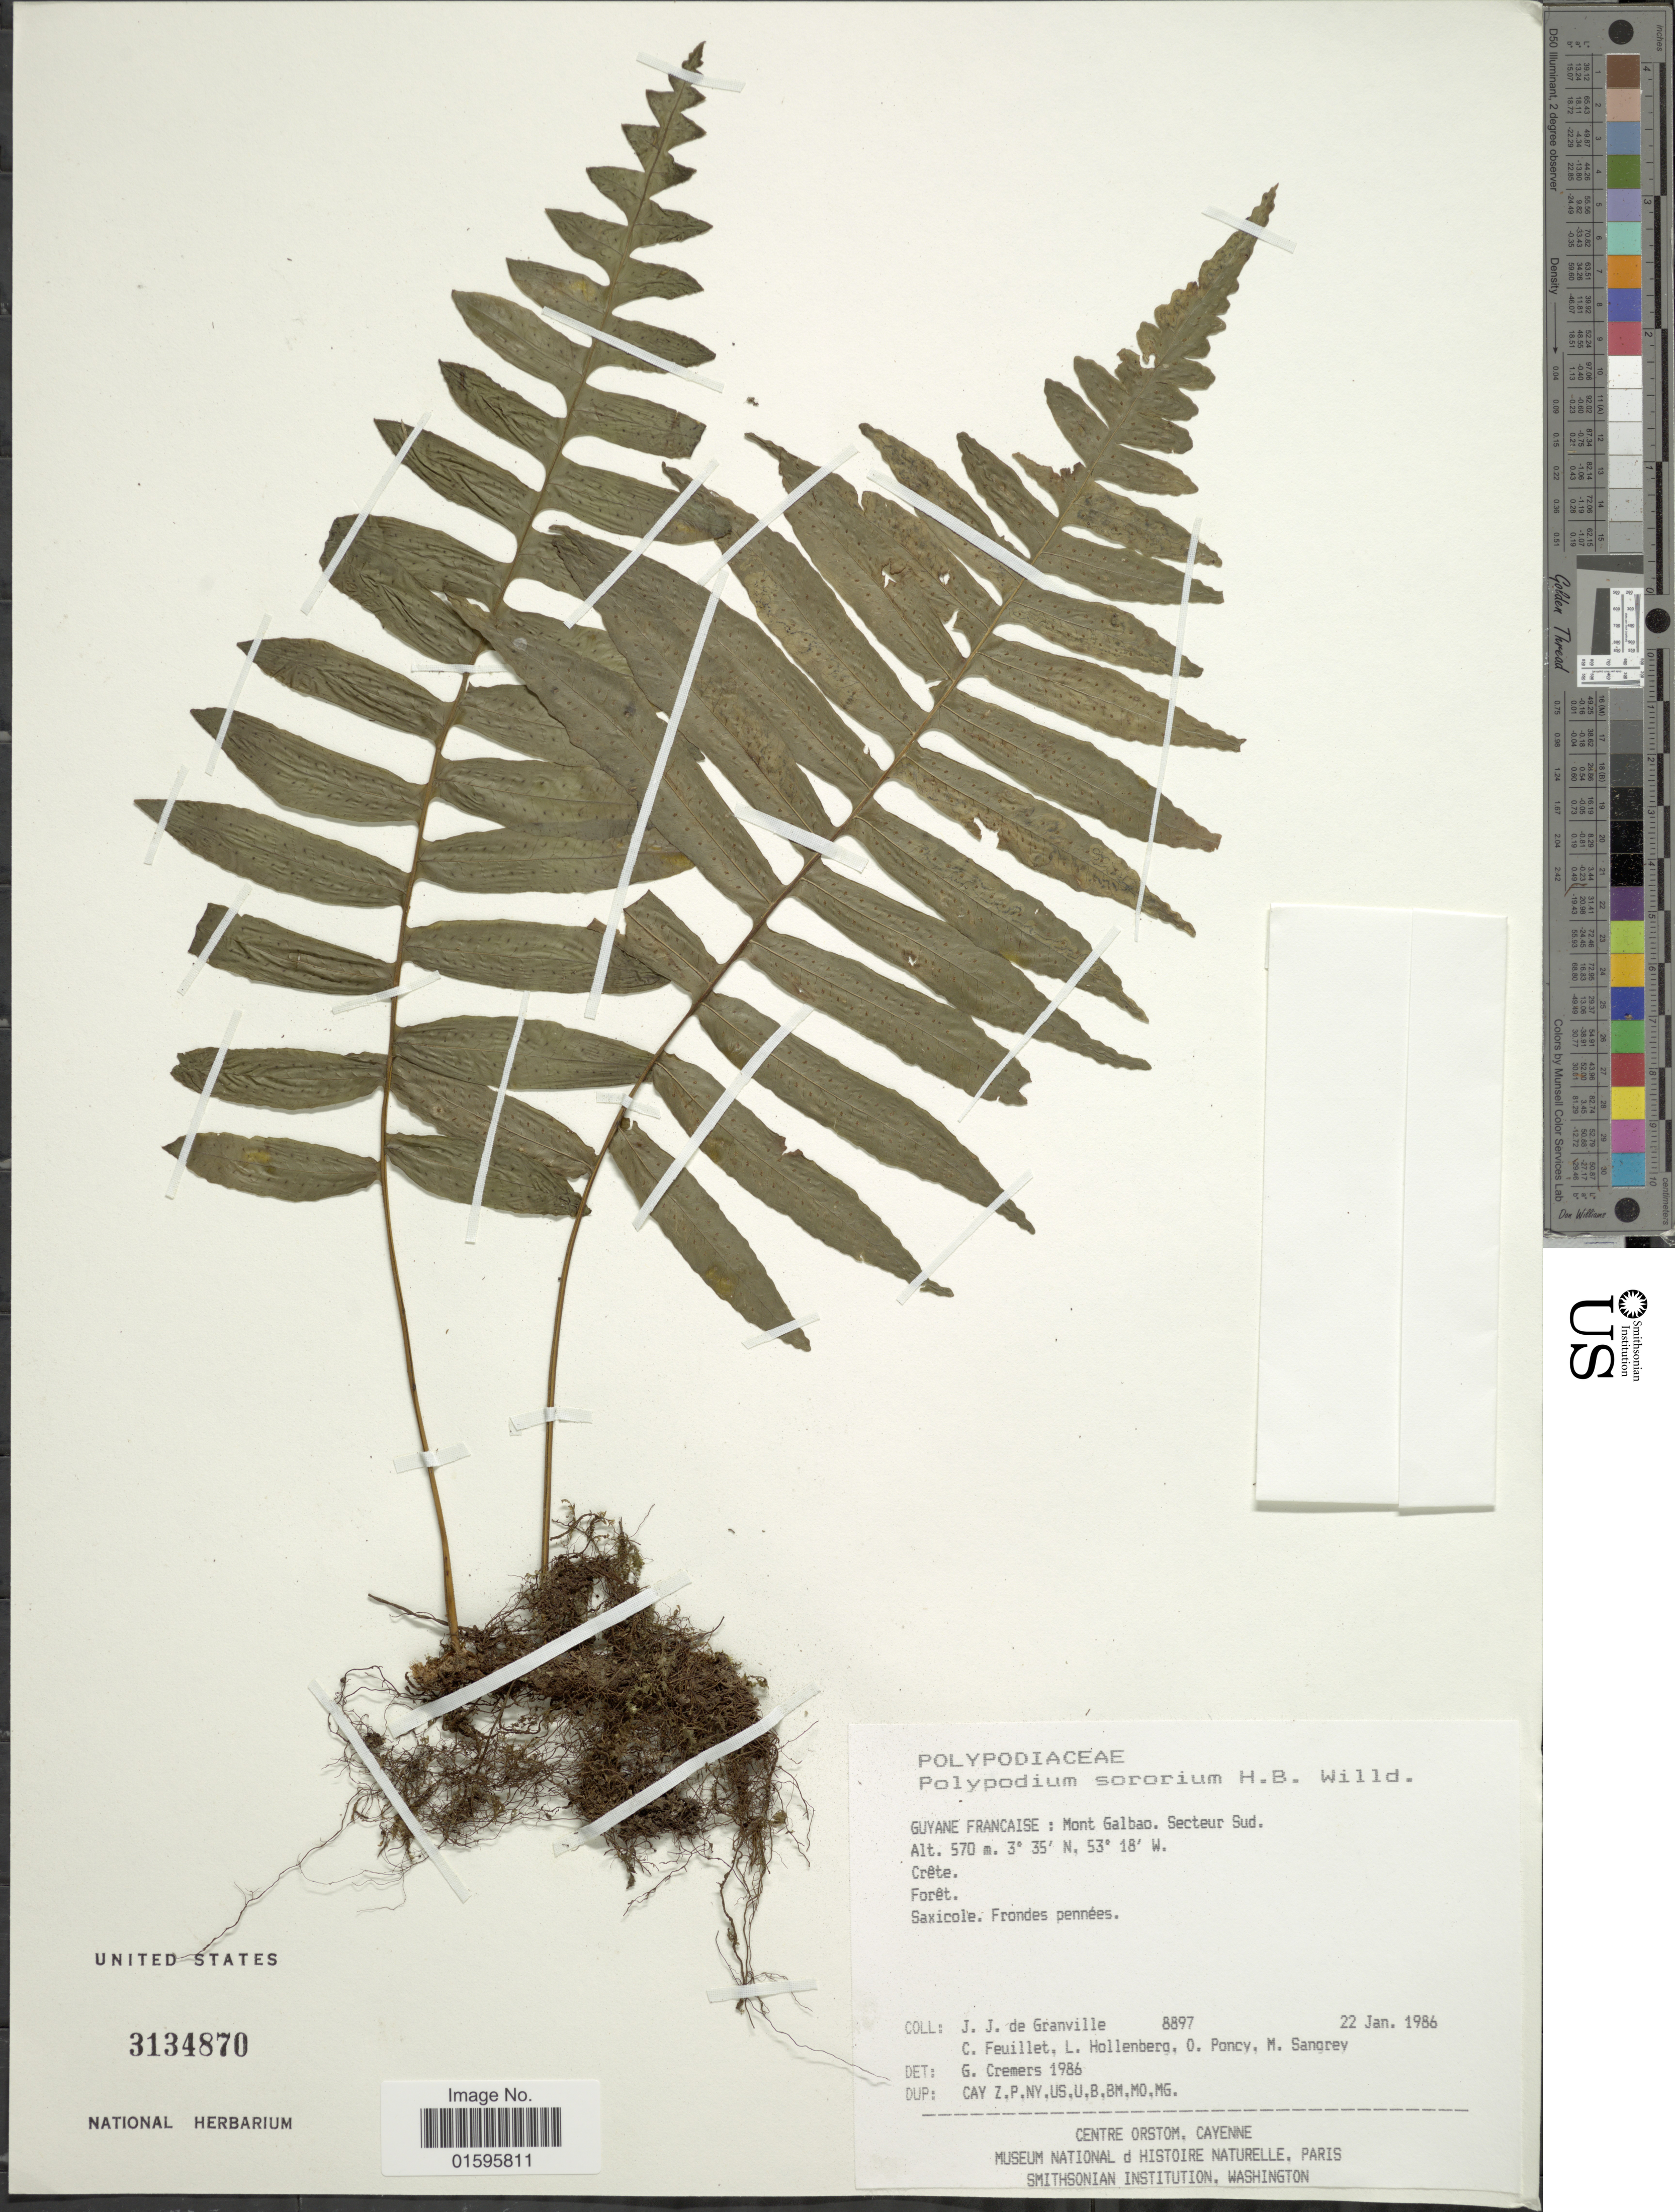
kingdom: Plantae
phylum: Tracheophyta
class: Polypodiopsida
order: Polypodiales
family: Polypodiaceae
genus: Polypodium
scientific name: Polypodium dulce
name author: Poir.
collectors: J.-J. de Granville, C. Feuillet, L. Hollenberg, O. Poncy & et al.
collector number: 8897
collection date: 1986-01-22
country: French Guiana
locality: Guyane Francaise: Mont Galbao, Secteur Sud.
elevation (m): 570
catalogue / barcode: US 3134870